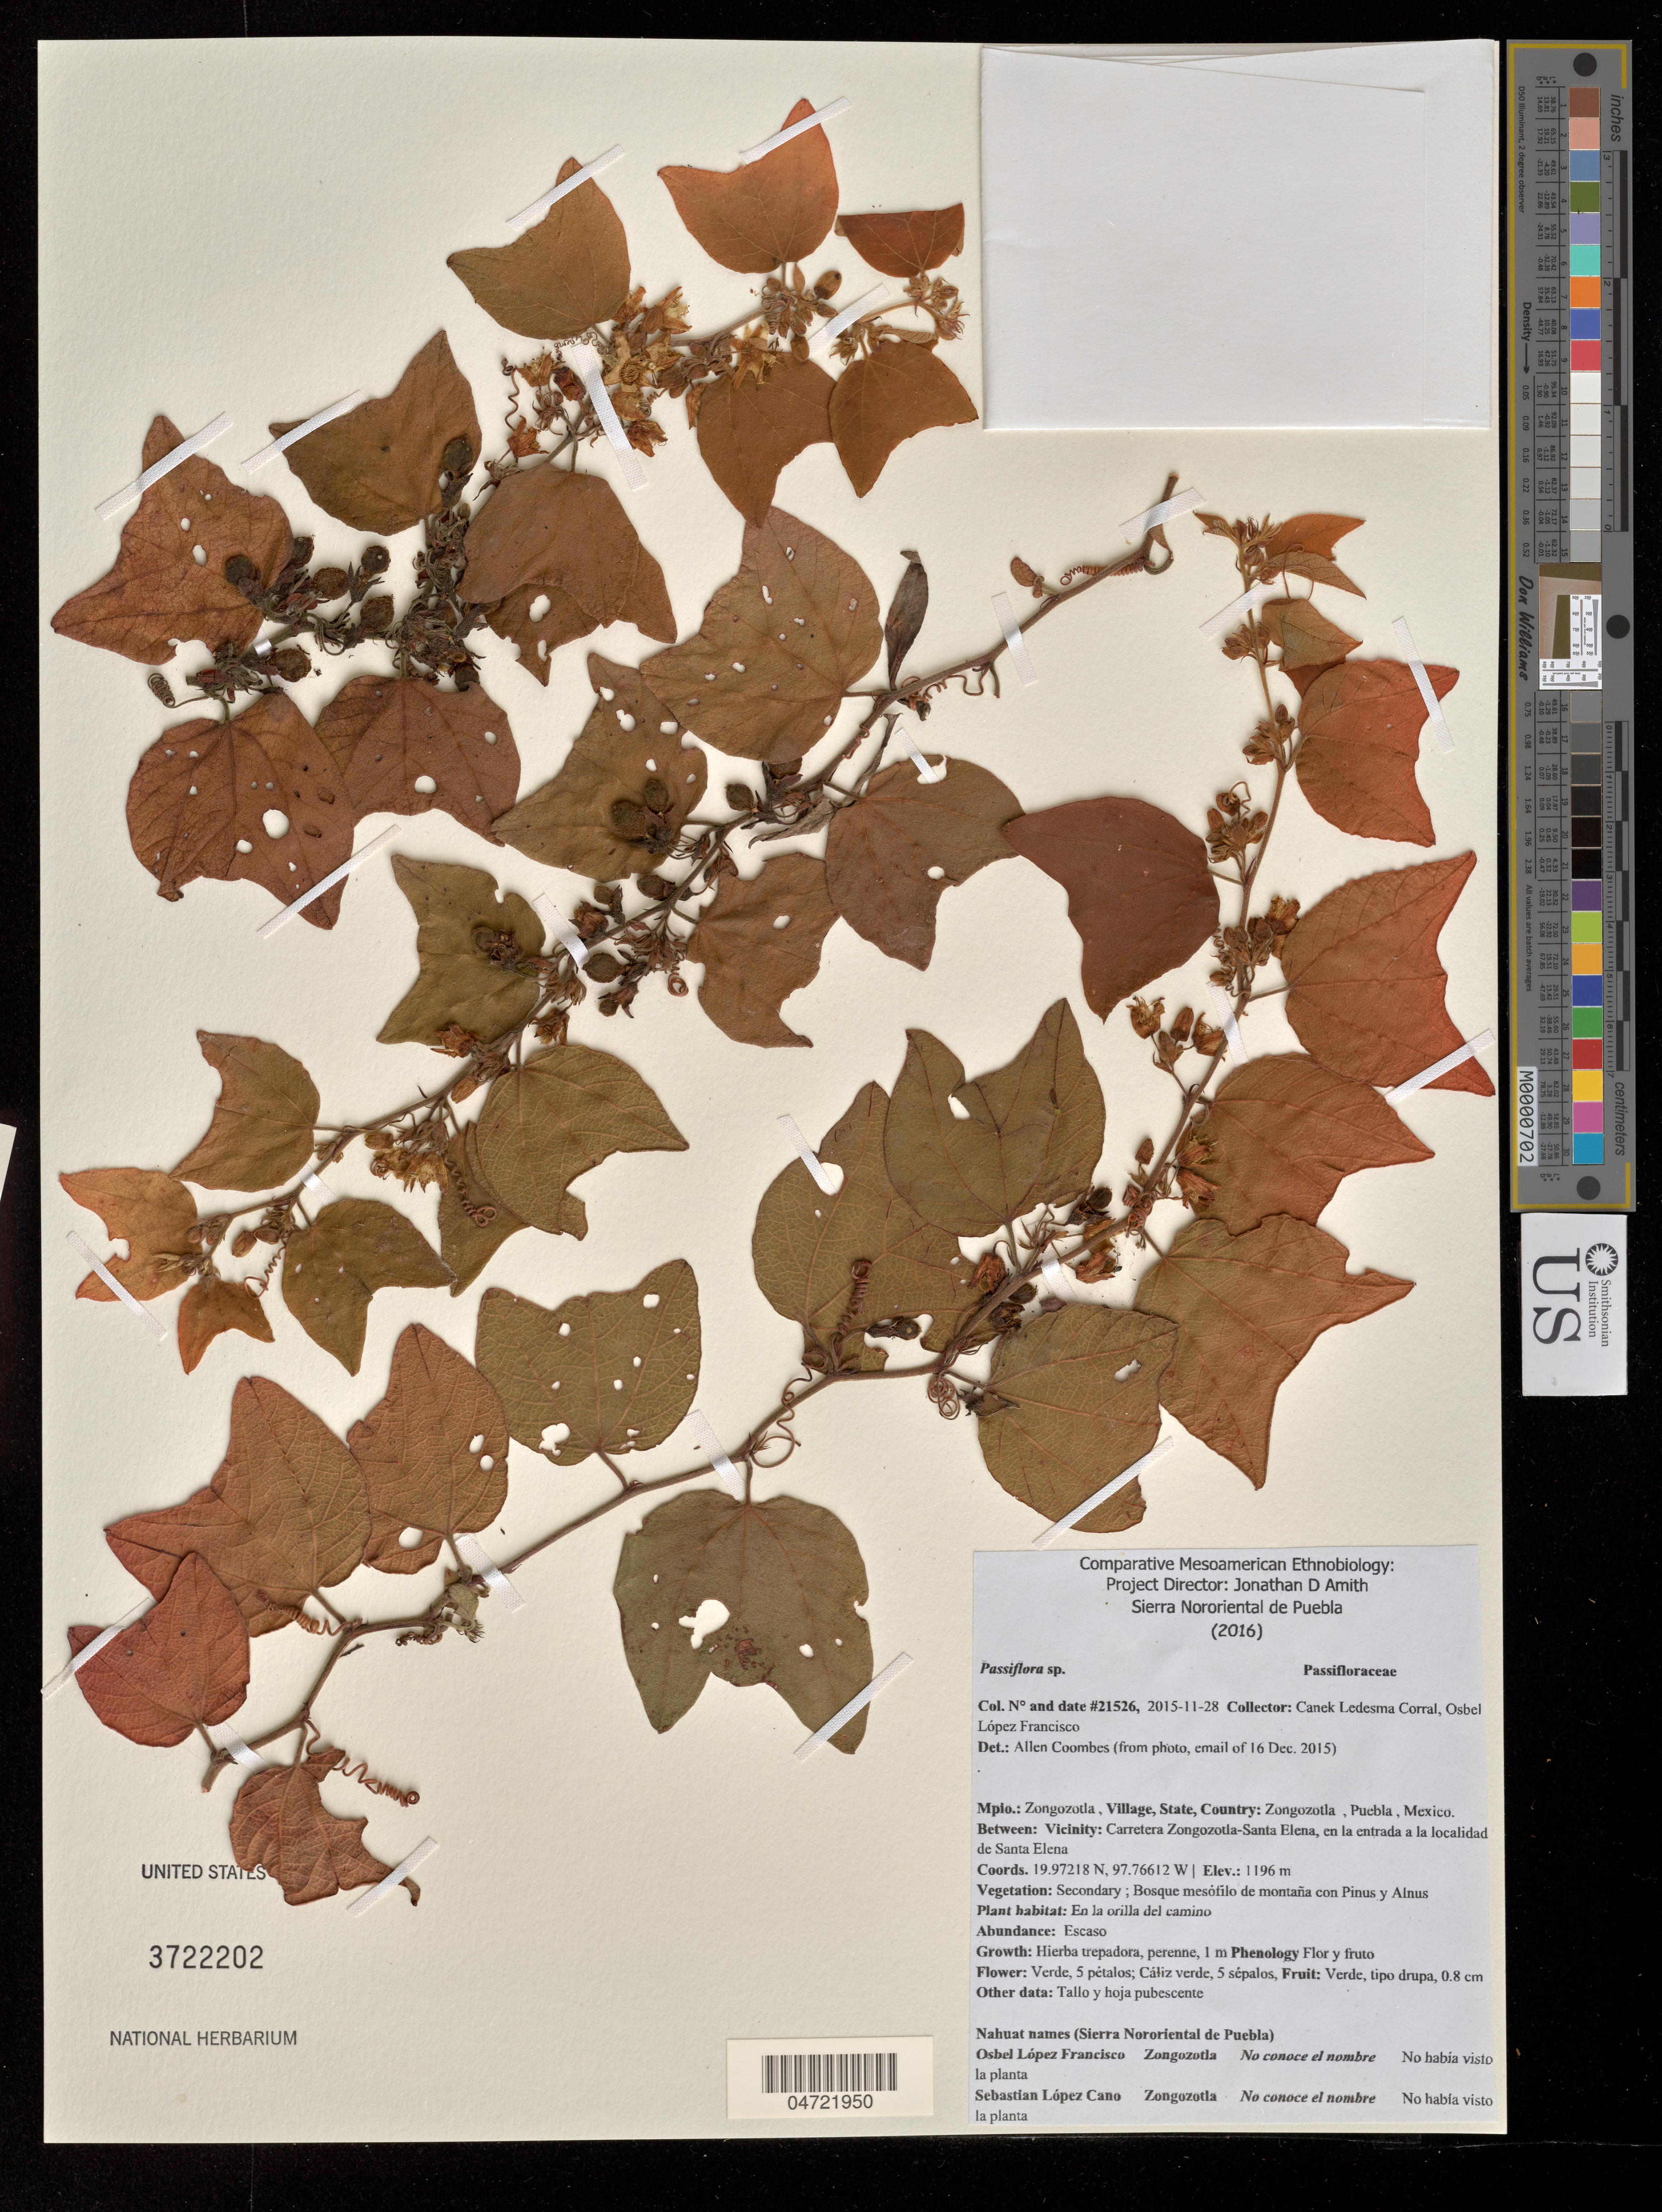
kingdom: Plantae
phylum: Tracheophyta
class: Magnoliopsida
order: Malpighiales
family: Passifloraceae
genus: Passiflora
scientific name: Passiflora sp.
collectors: Canek Ledesma C. & O. López Francisco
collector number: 21526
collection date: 2015-11-28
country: Mexico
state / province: Puebla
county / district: Zongozotla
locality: Carretera Zongozotla-Santa Elena, en la entrada a la localidad de Santa Elena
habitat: boque mesofilo de montana con Pinus y Alnus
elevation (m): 1196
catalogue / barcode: US 3722202